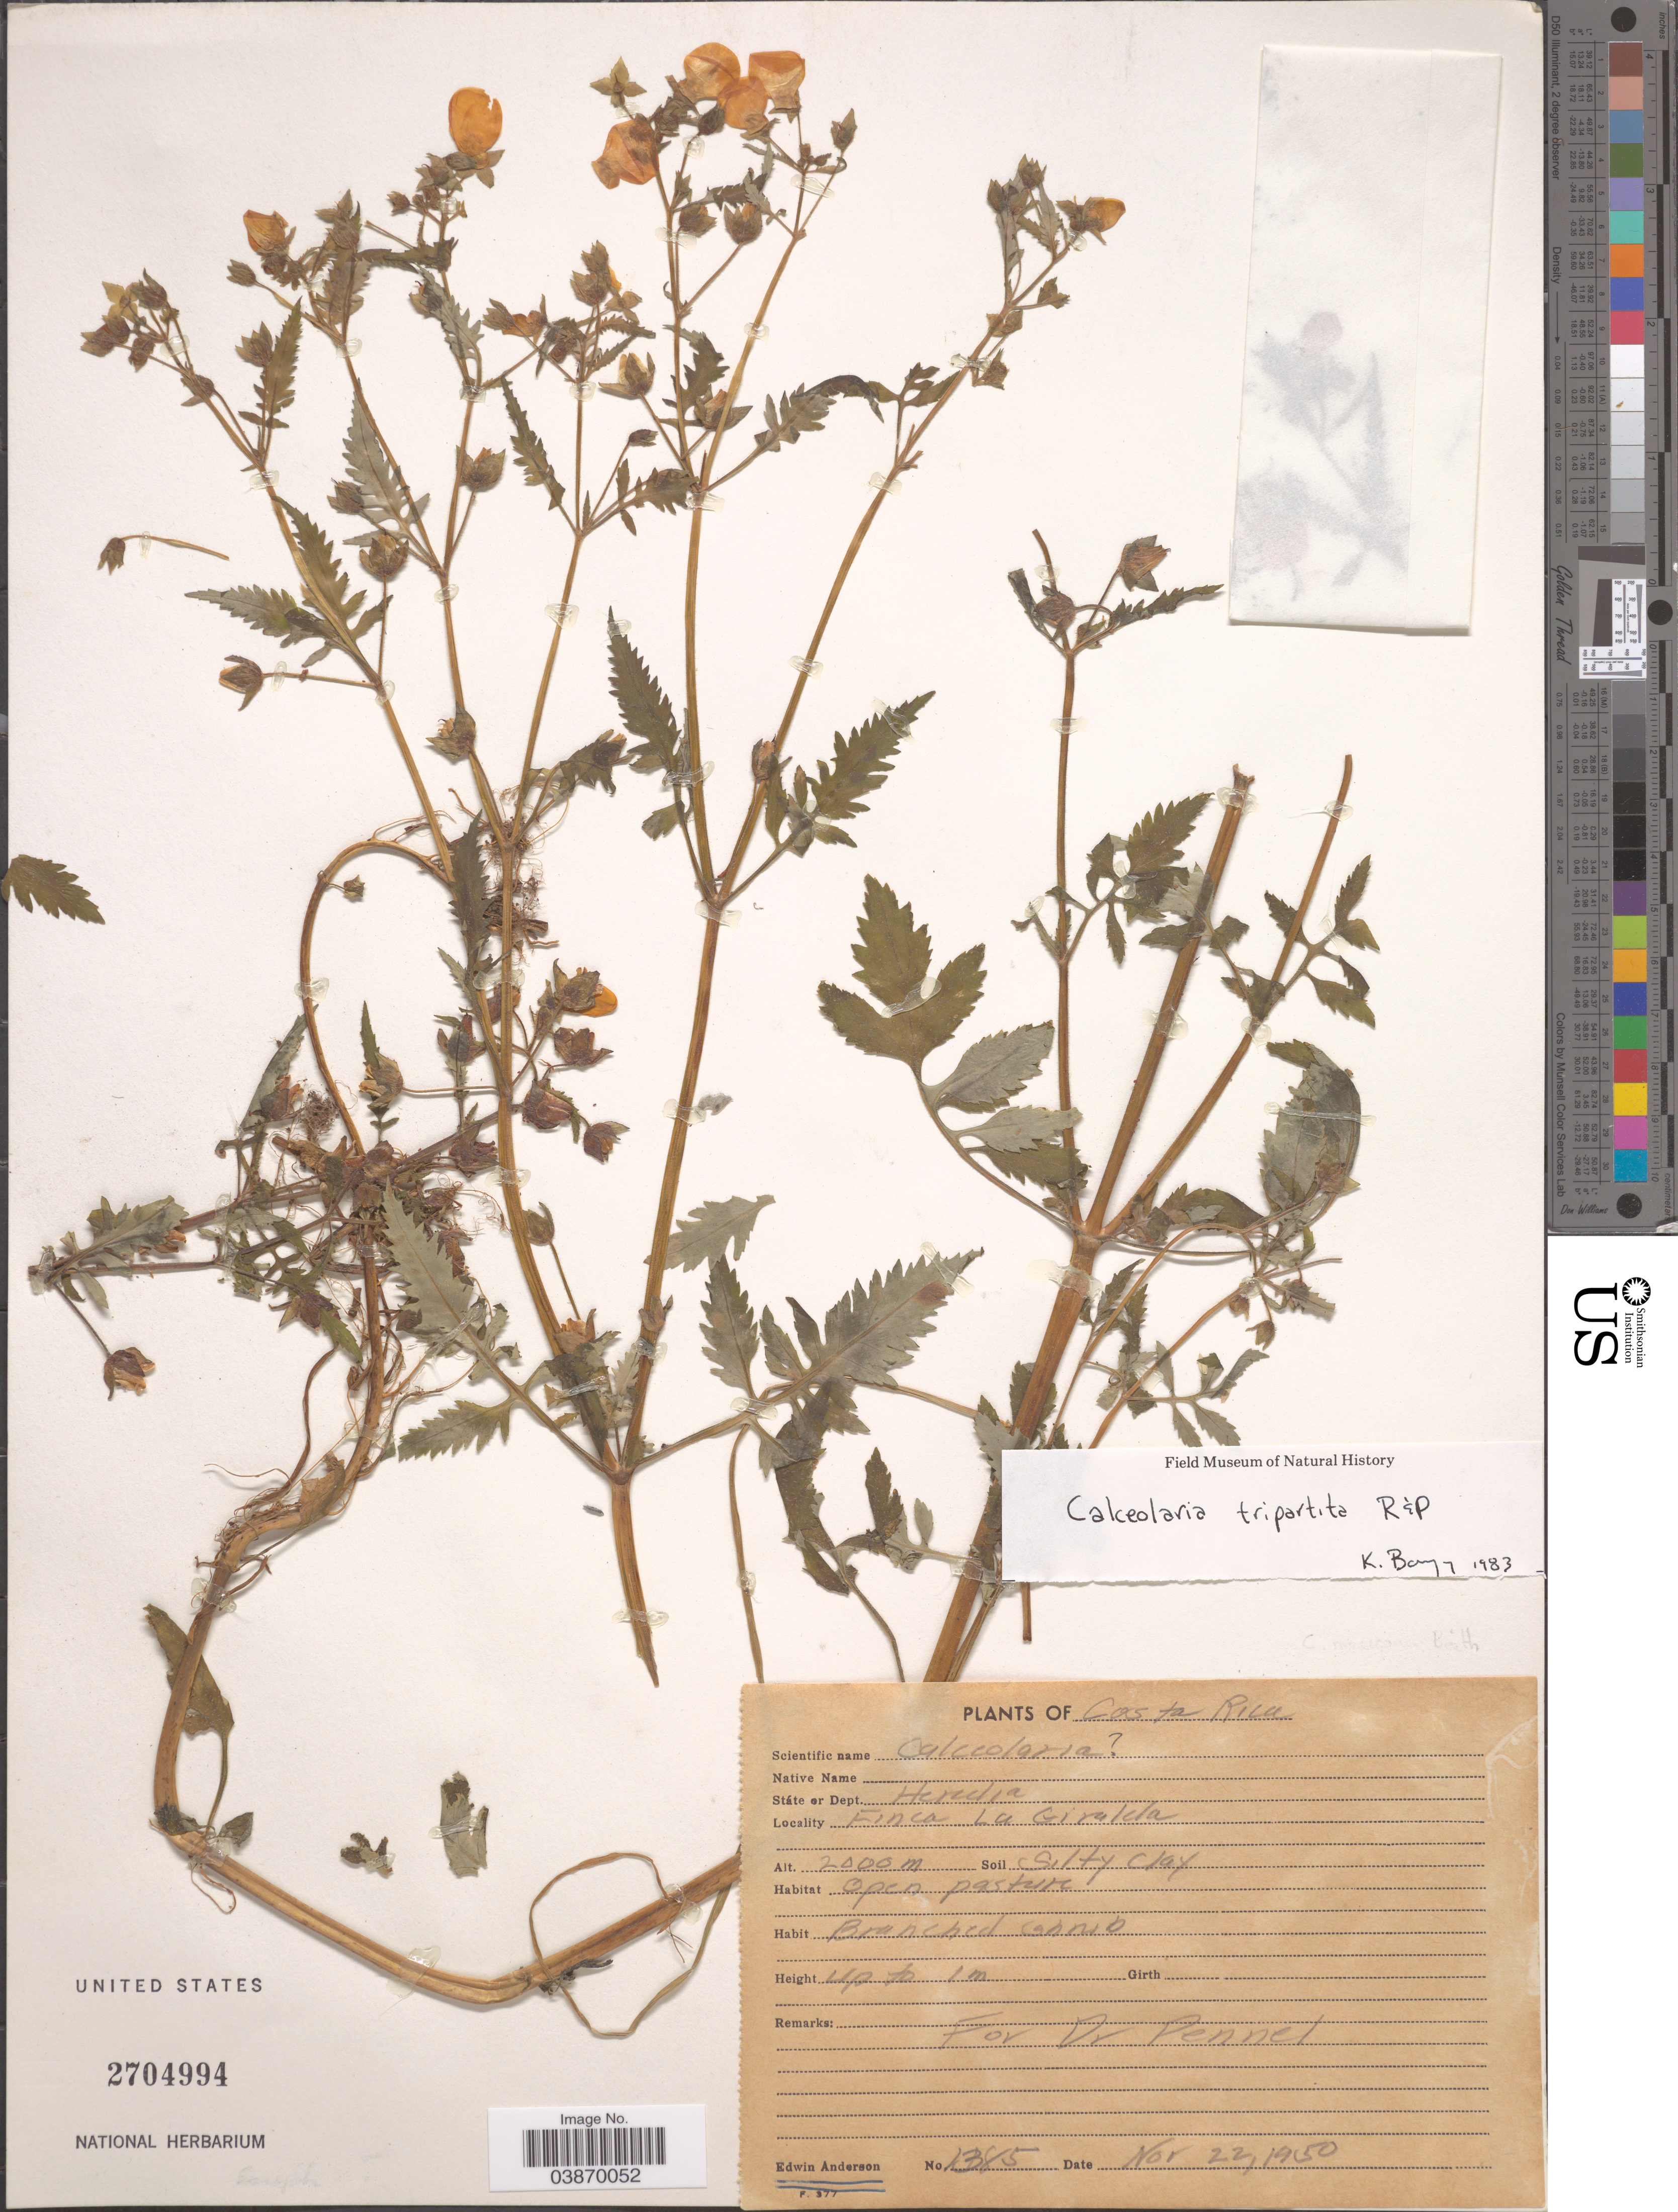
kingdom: Plantae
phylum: Tracheophyta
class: Magnoliopsida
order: Lamiales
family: Calceolariaceae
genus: Calceolaria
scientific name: Calceolaria tripartita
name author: Ruiz & Pav.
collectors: E. Anderson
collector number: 1385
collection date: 1950-11-22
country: Costa Rica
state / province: Heredia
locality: Státe or Dept Heredia. Finca La Giralda.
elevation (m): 2000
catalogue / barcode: US 2704994